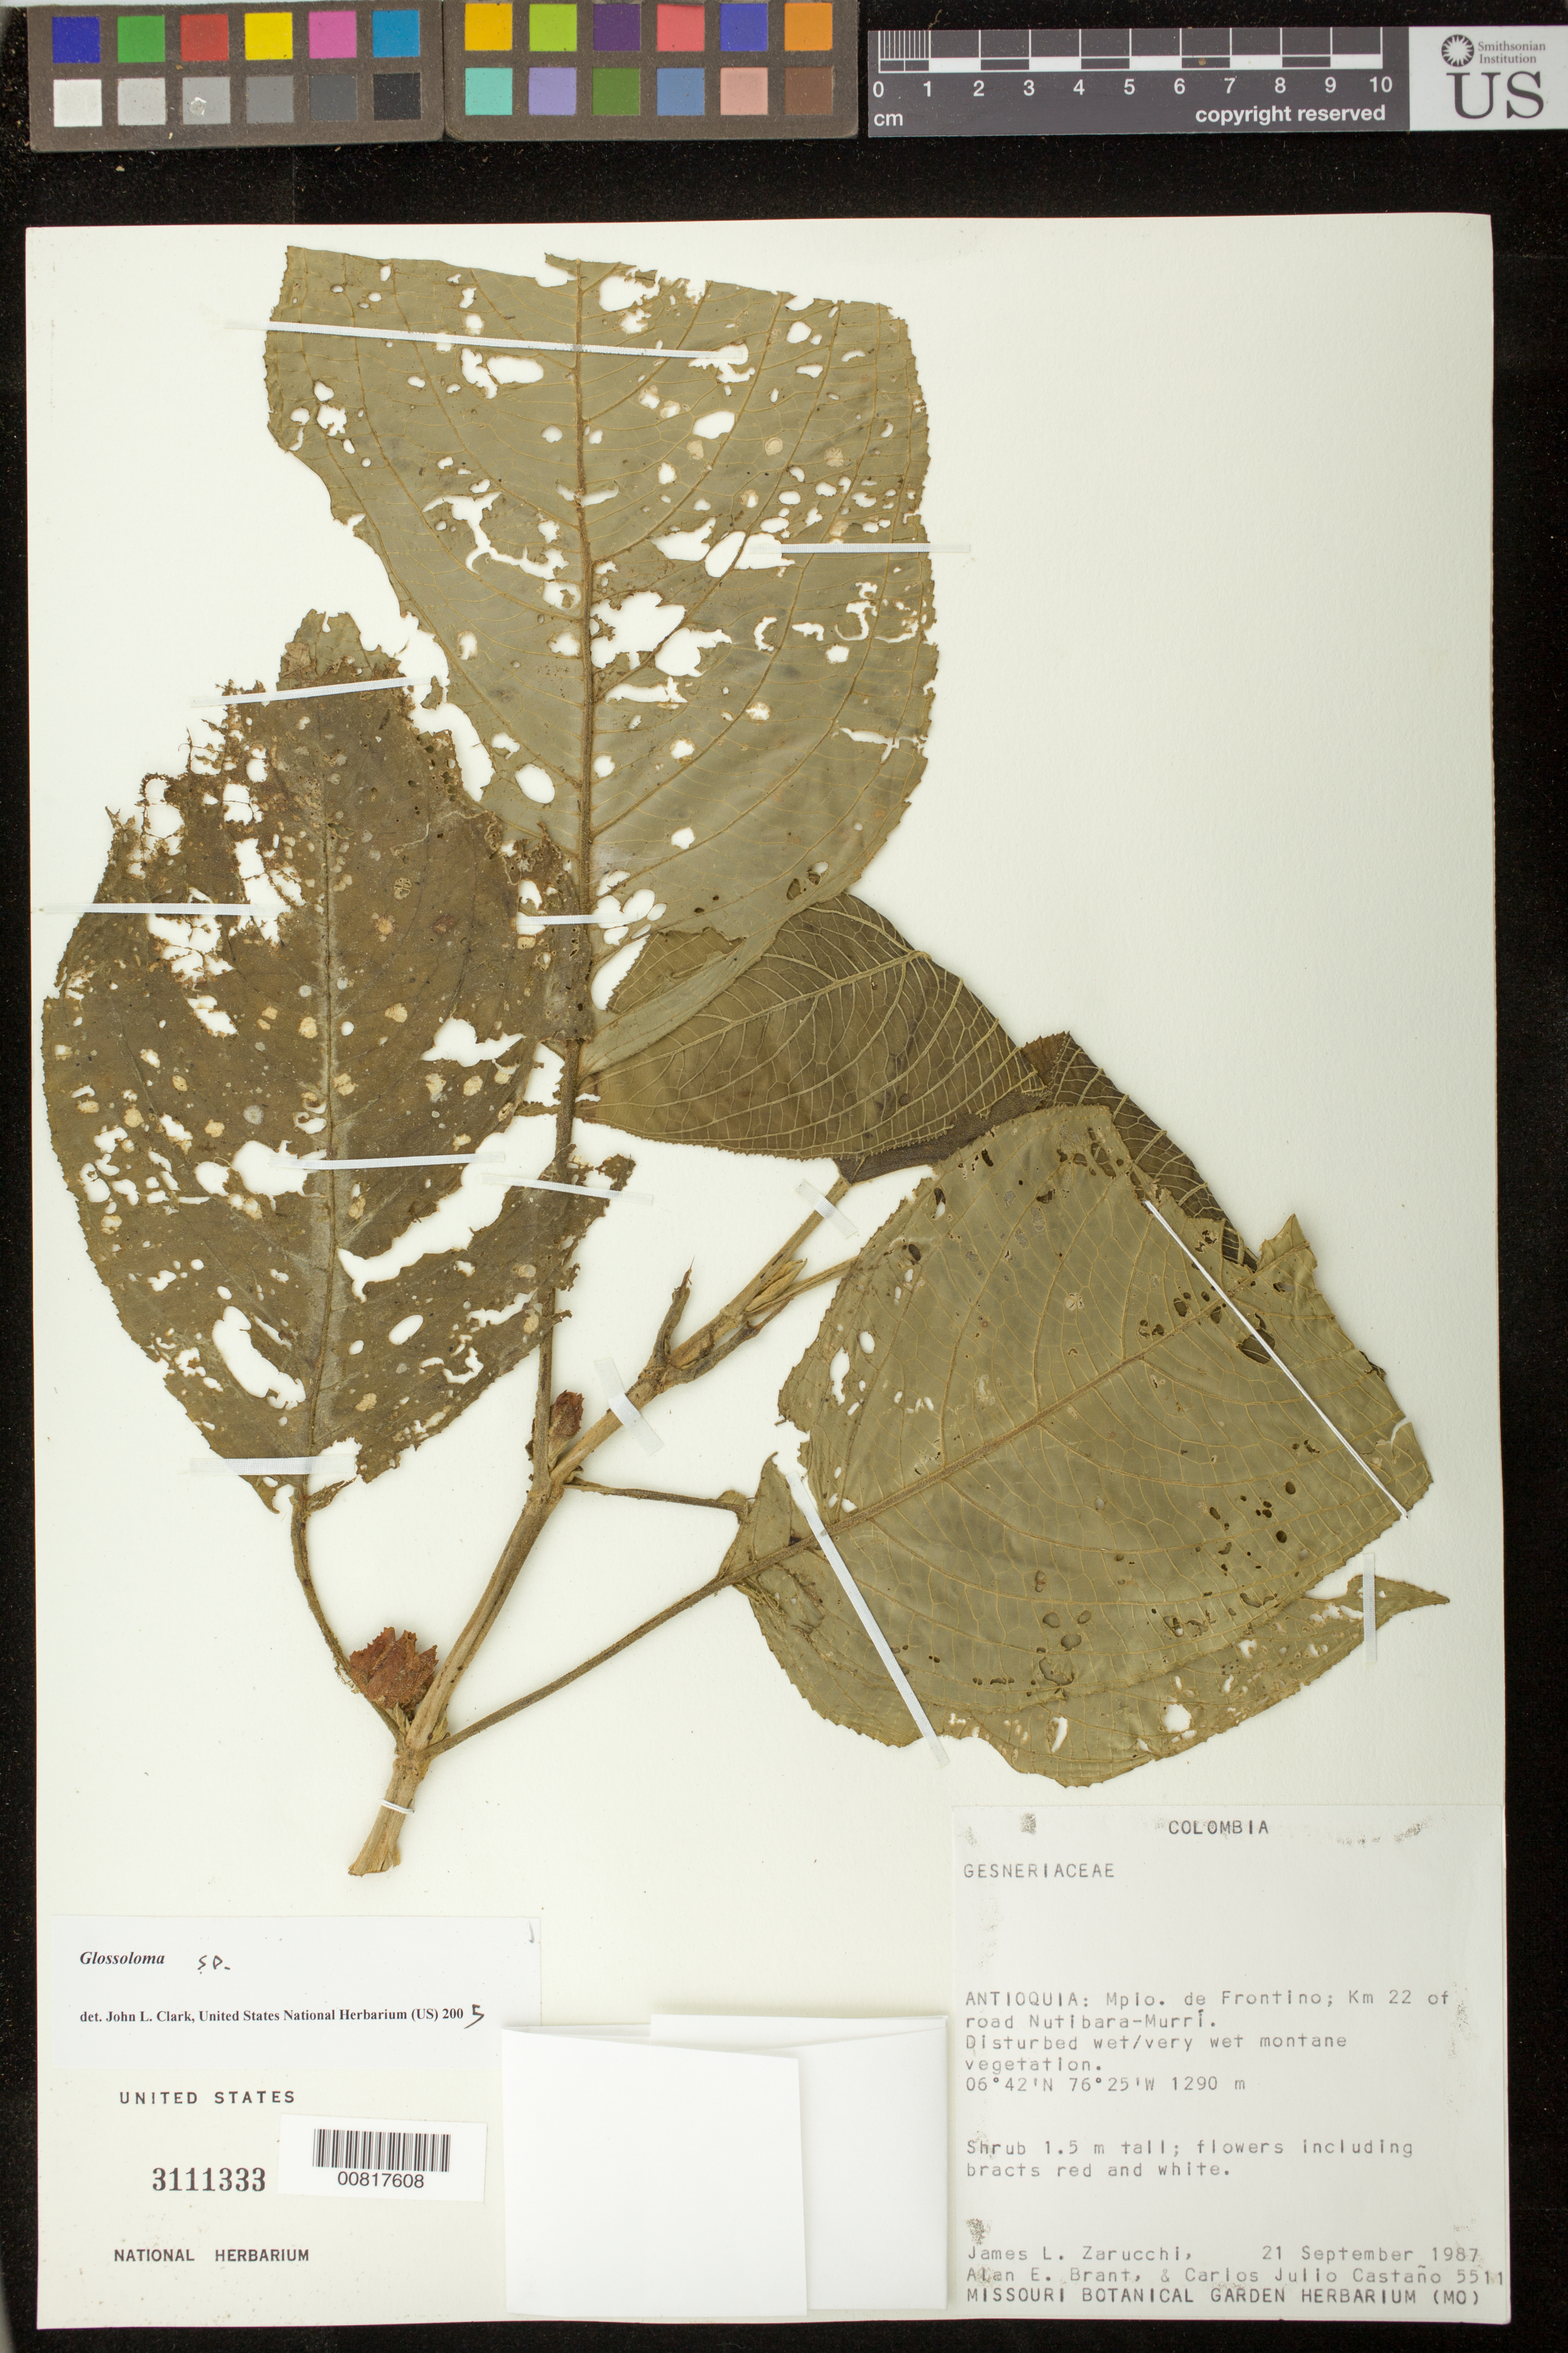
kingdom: Plantae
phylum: Tracheophyta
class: Magnoliopsida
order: Lamiales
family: Gesneriaceae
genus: Glossoloma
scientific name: Glossoloma sp.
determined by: Clark, J. L., (SEL), The Marie Selby Botanical Garden (UNITED STATES)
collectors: J. L. Zarucchi, A. Brant & C. Castaño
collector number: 5511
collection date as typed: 21 Sep 1987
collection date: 1987-09-21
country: Colombia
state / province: Antioquia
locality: Mpio. de Frontino; km 22 of road Nutibara - Murrí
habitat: Disturbed wet/very wet montane vegetation; on roadbank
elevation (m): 1290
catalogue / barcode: US 3111333